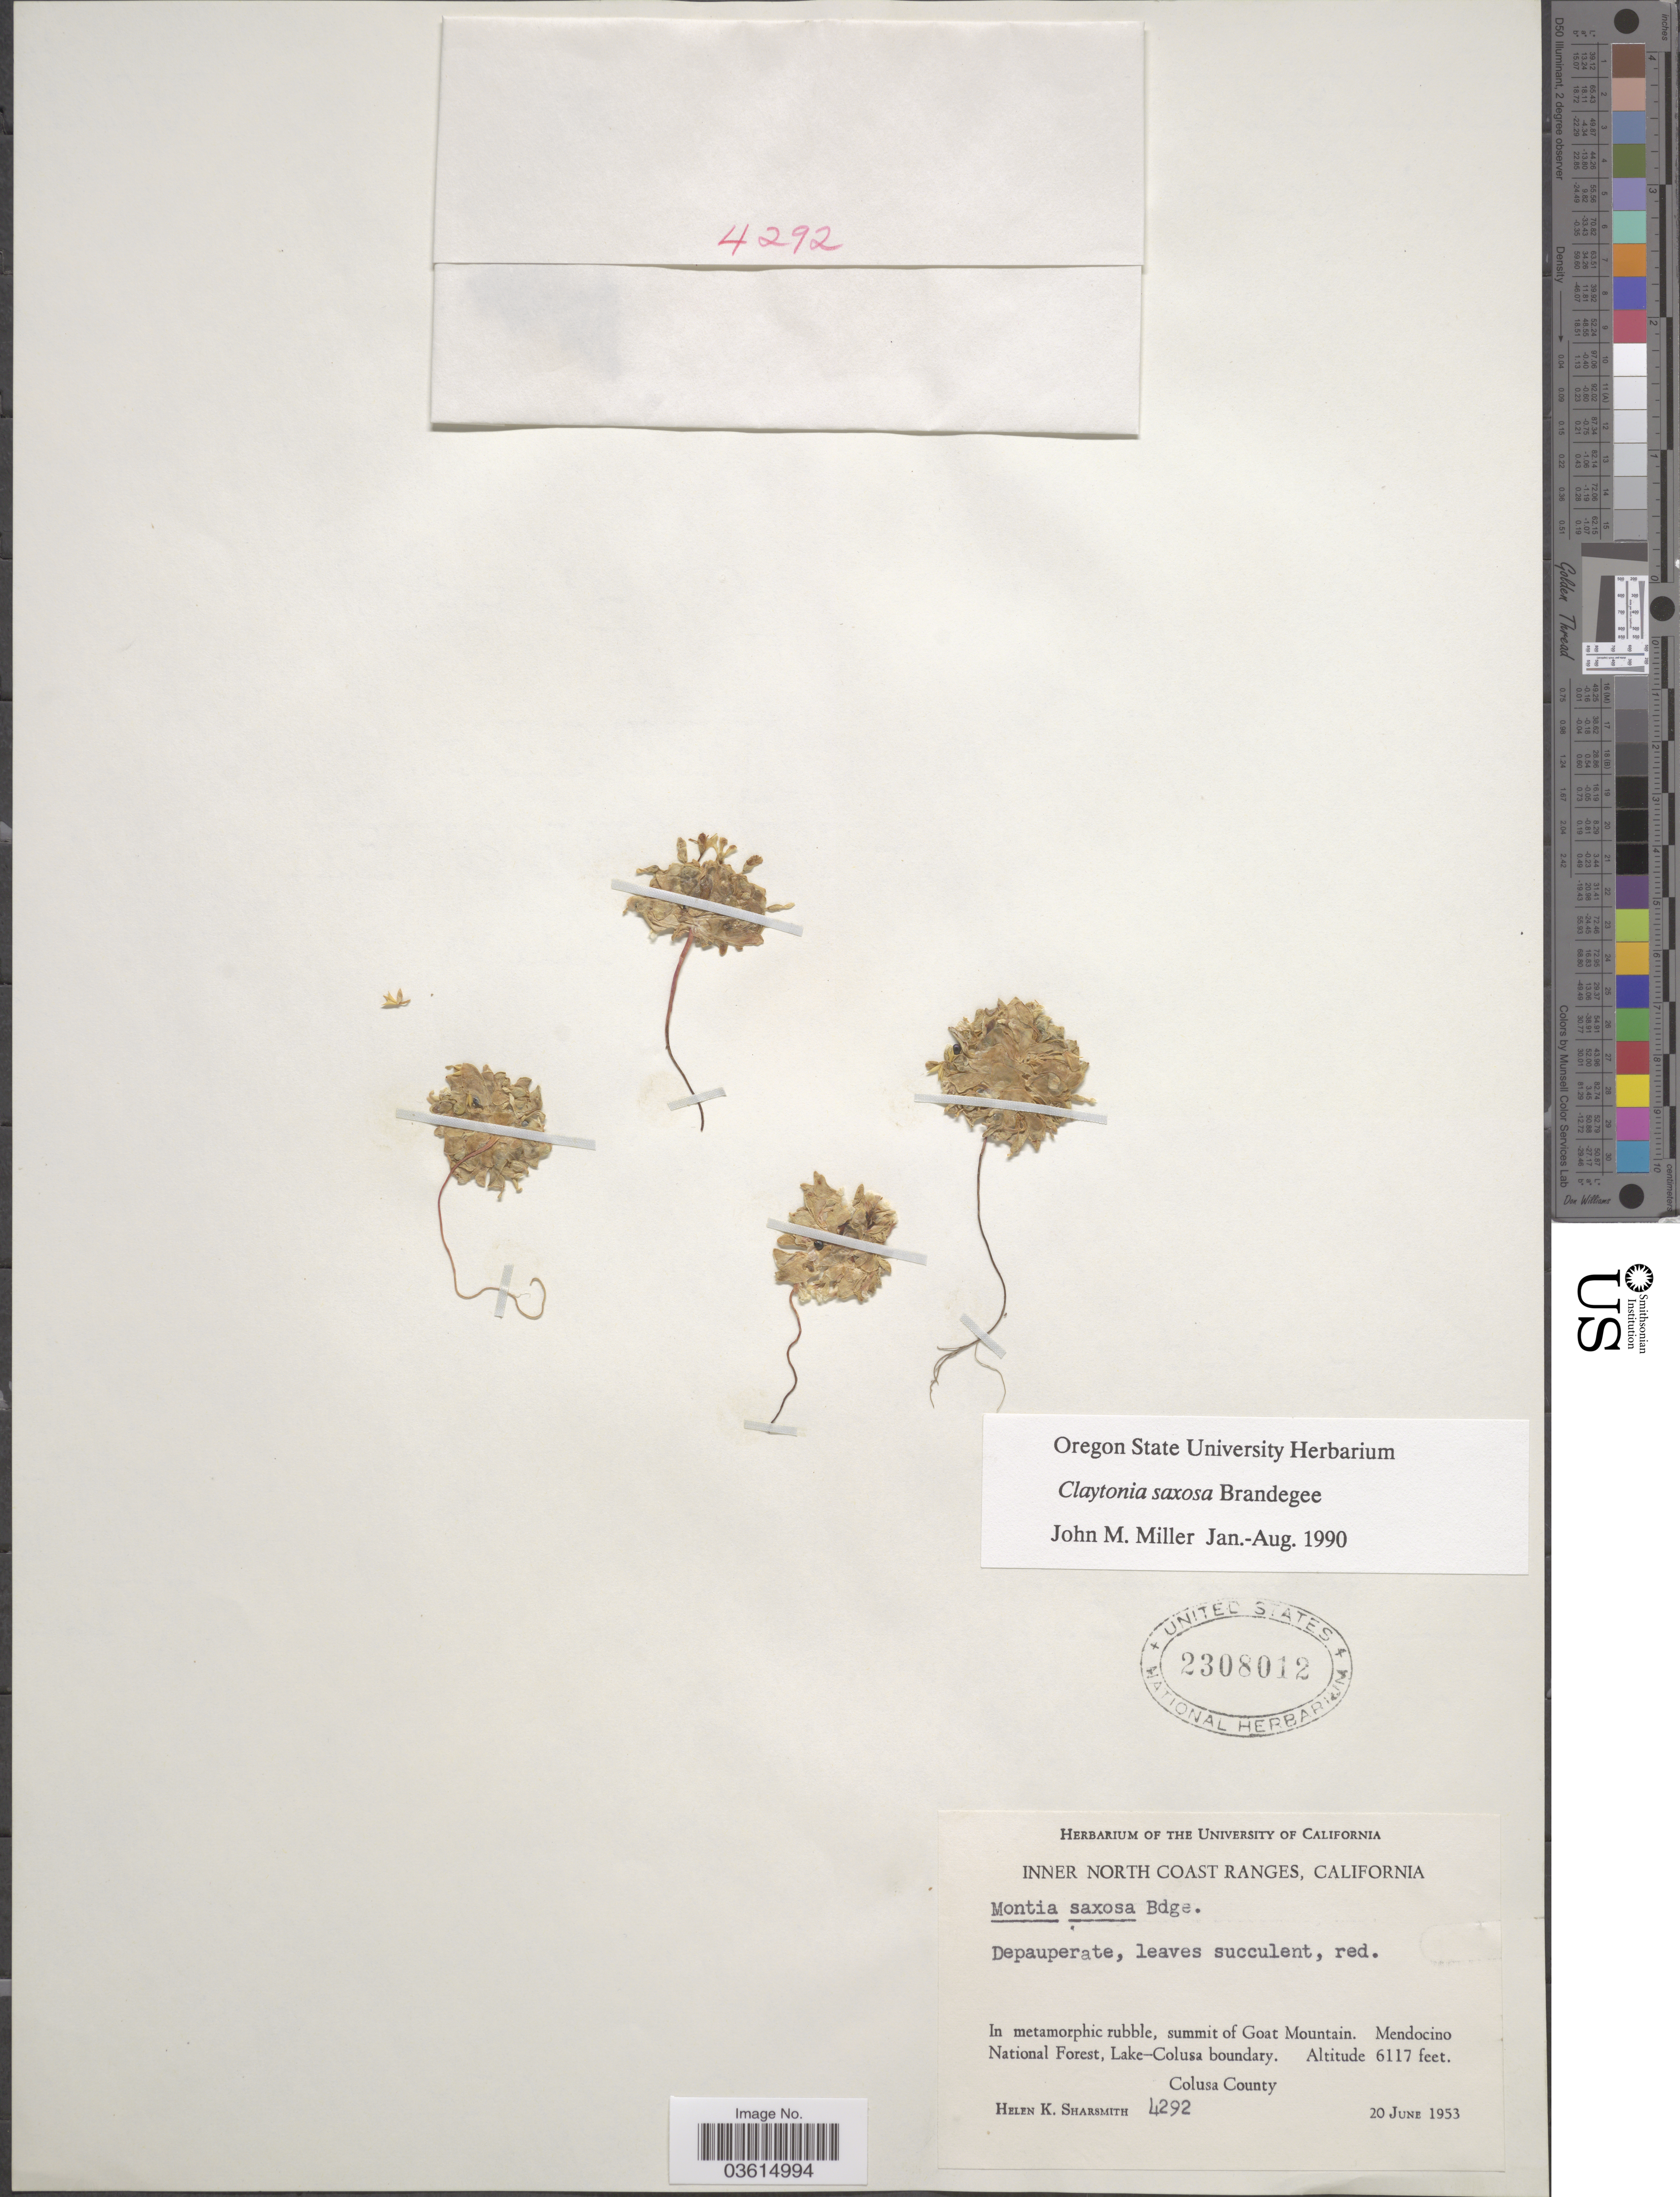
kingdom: Plantae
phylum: Tracheophyta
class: Magnoliopsida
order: Caryophyllales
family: Montiaceae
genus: Claytonia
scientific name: Claytonia saxosa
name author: Brandegee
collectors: H. Sharsmith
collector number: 4292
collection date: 1953-06-20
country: United States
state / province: California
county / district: Colusa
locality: Inner North Coast Ranges. Summit of Goat Mountain. Mendocino National Forest, Lake-Colusa boundary. Colusa County.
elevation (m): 1864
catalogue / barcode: US 2308012